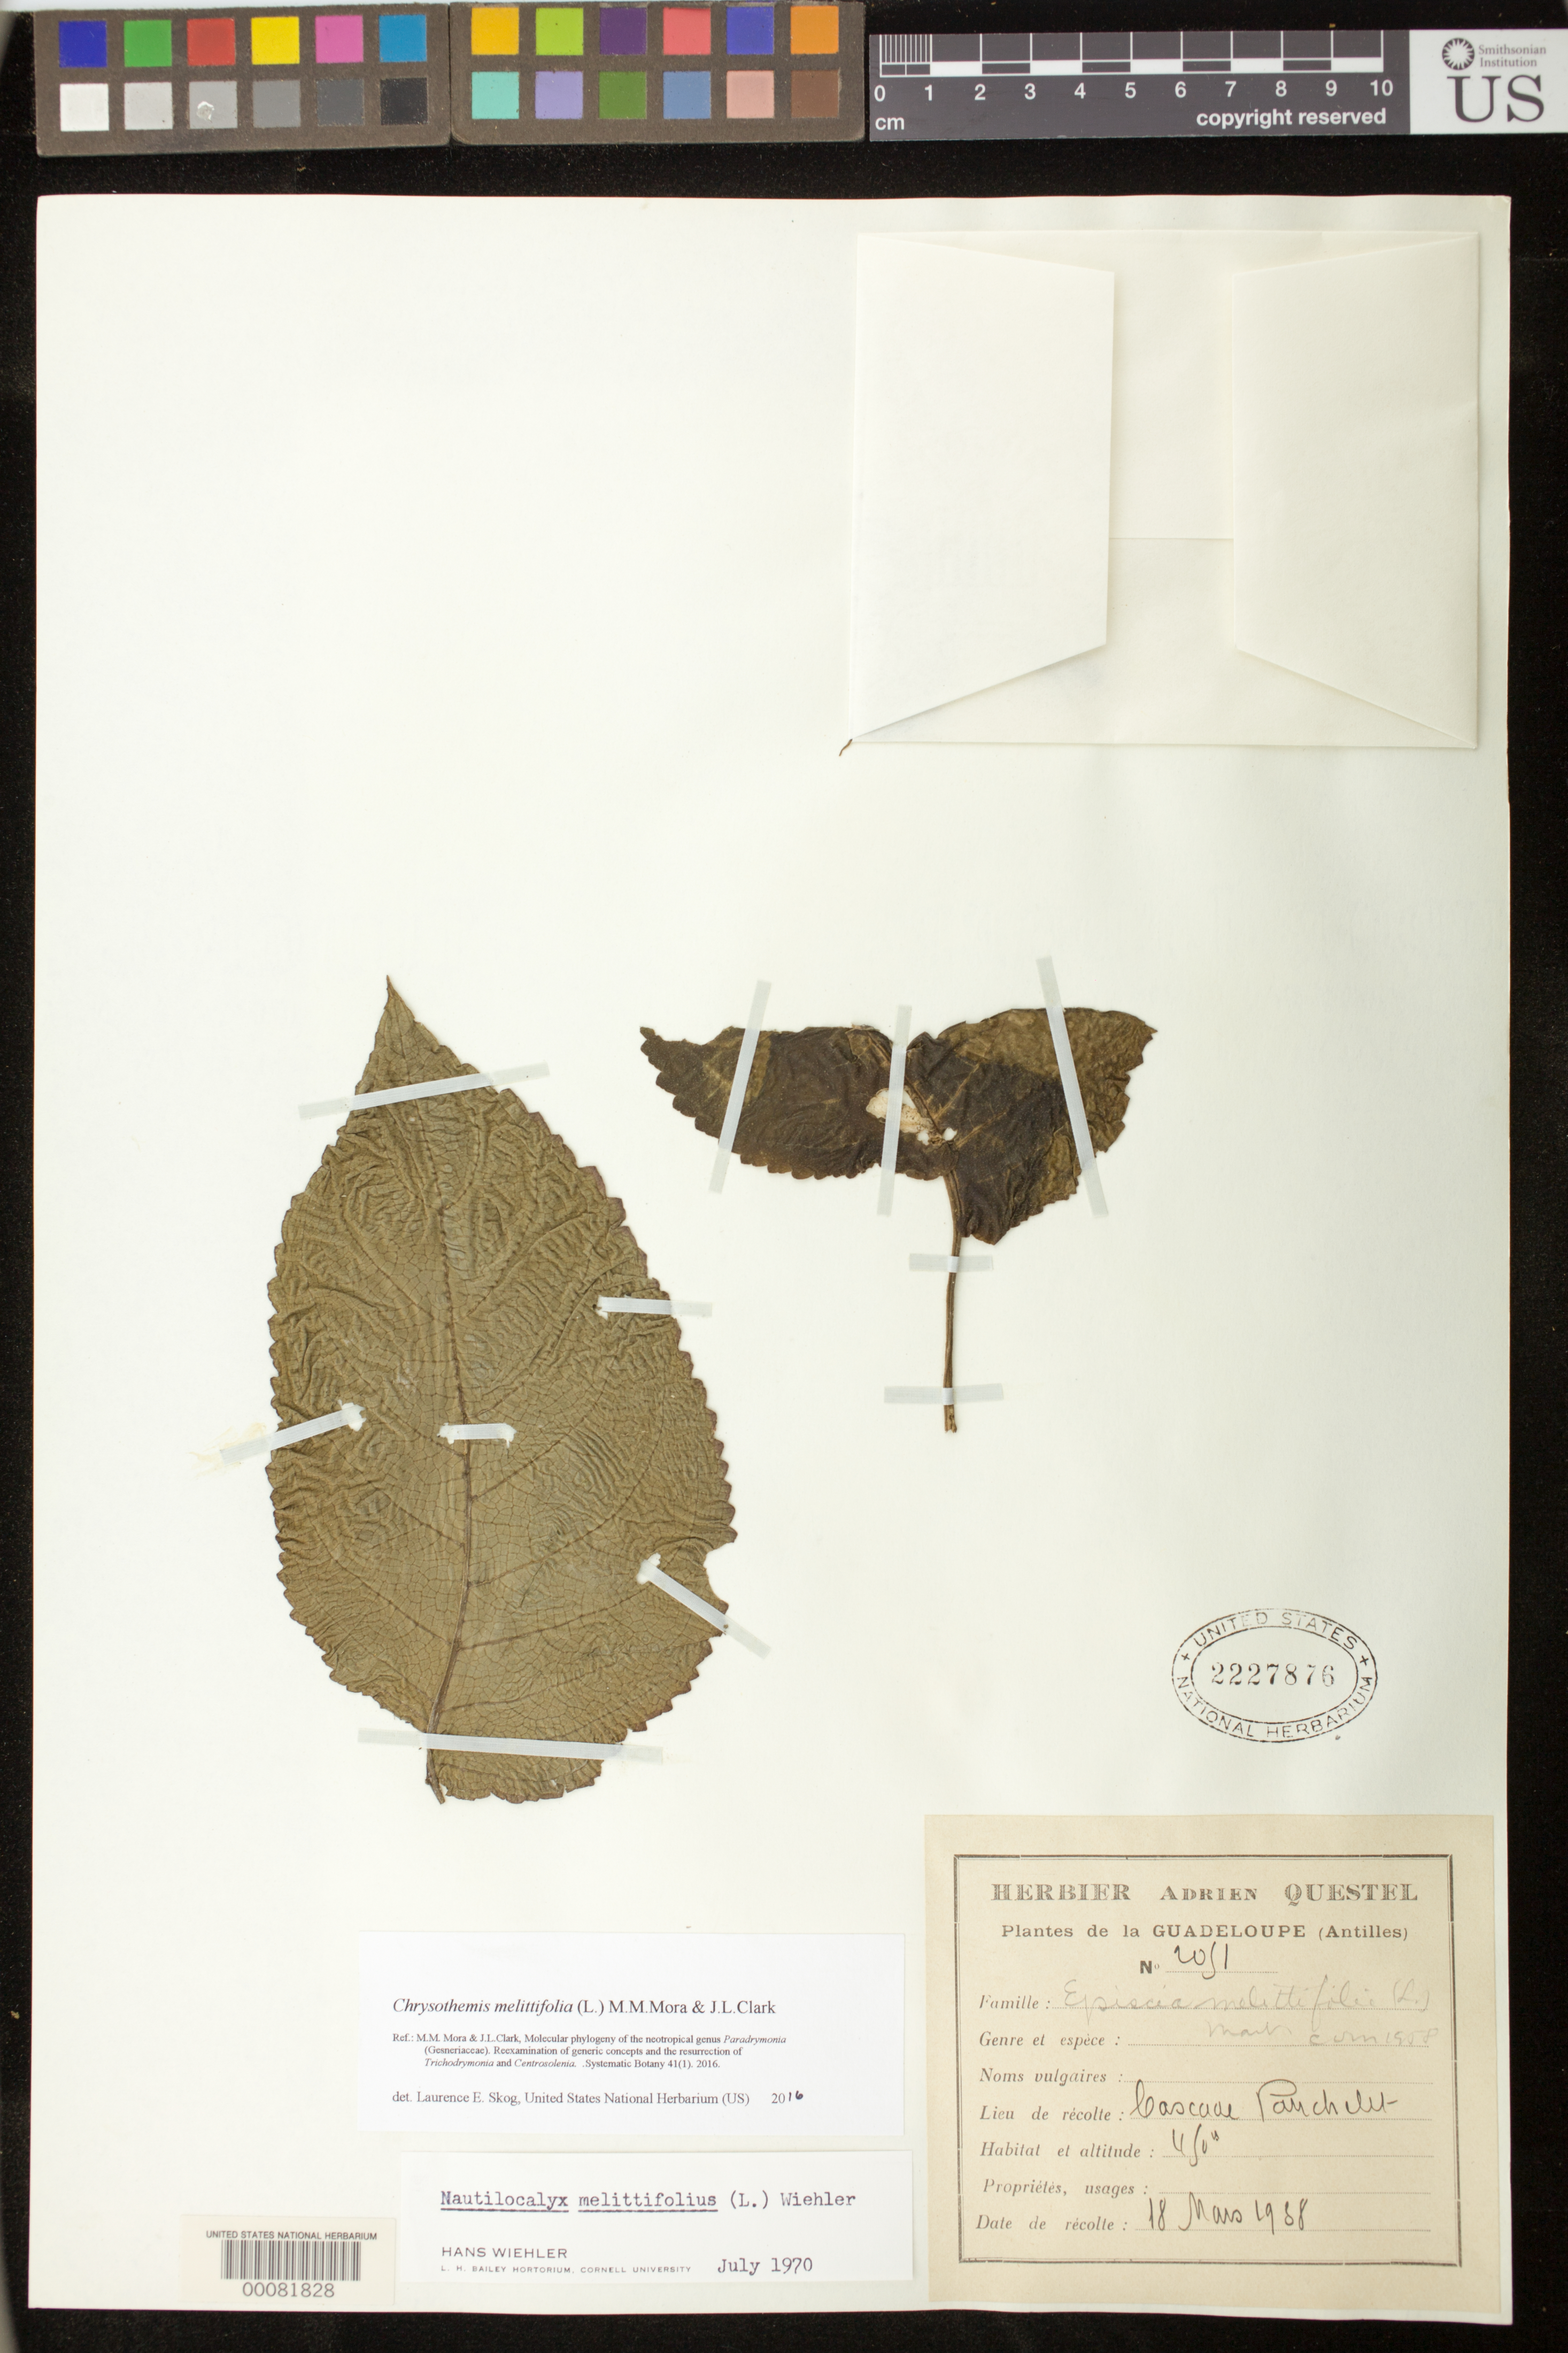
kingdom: Plantae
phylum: Tracheophyta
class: Magnoliopsida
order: Lamiales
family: Gesneriaceae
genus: Chrysothemis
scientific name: Chrysothemis melittifolia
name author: (L.) M.M. Mora & J.L. Clark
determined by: Skog, Laurence E.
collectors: A. Questel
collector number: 2051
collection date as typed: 18 Mar 1938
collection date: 1938-03-18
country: Guadeloupe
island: Basse Terre [Guadeloupe]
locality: Cascade Vauchelet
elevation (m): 450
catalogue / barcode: US 2227876